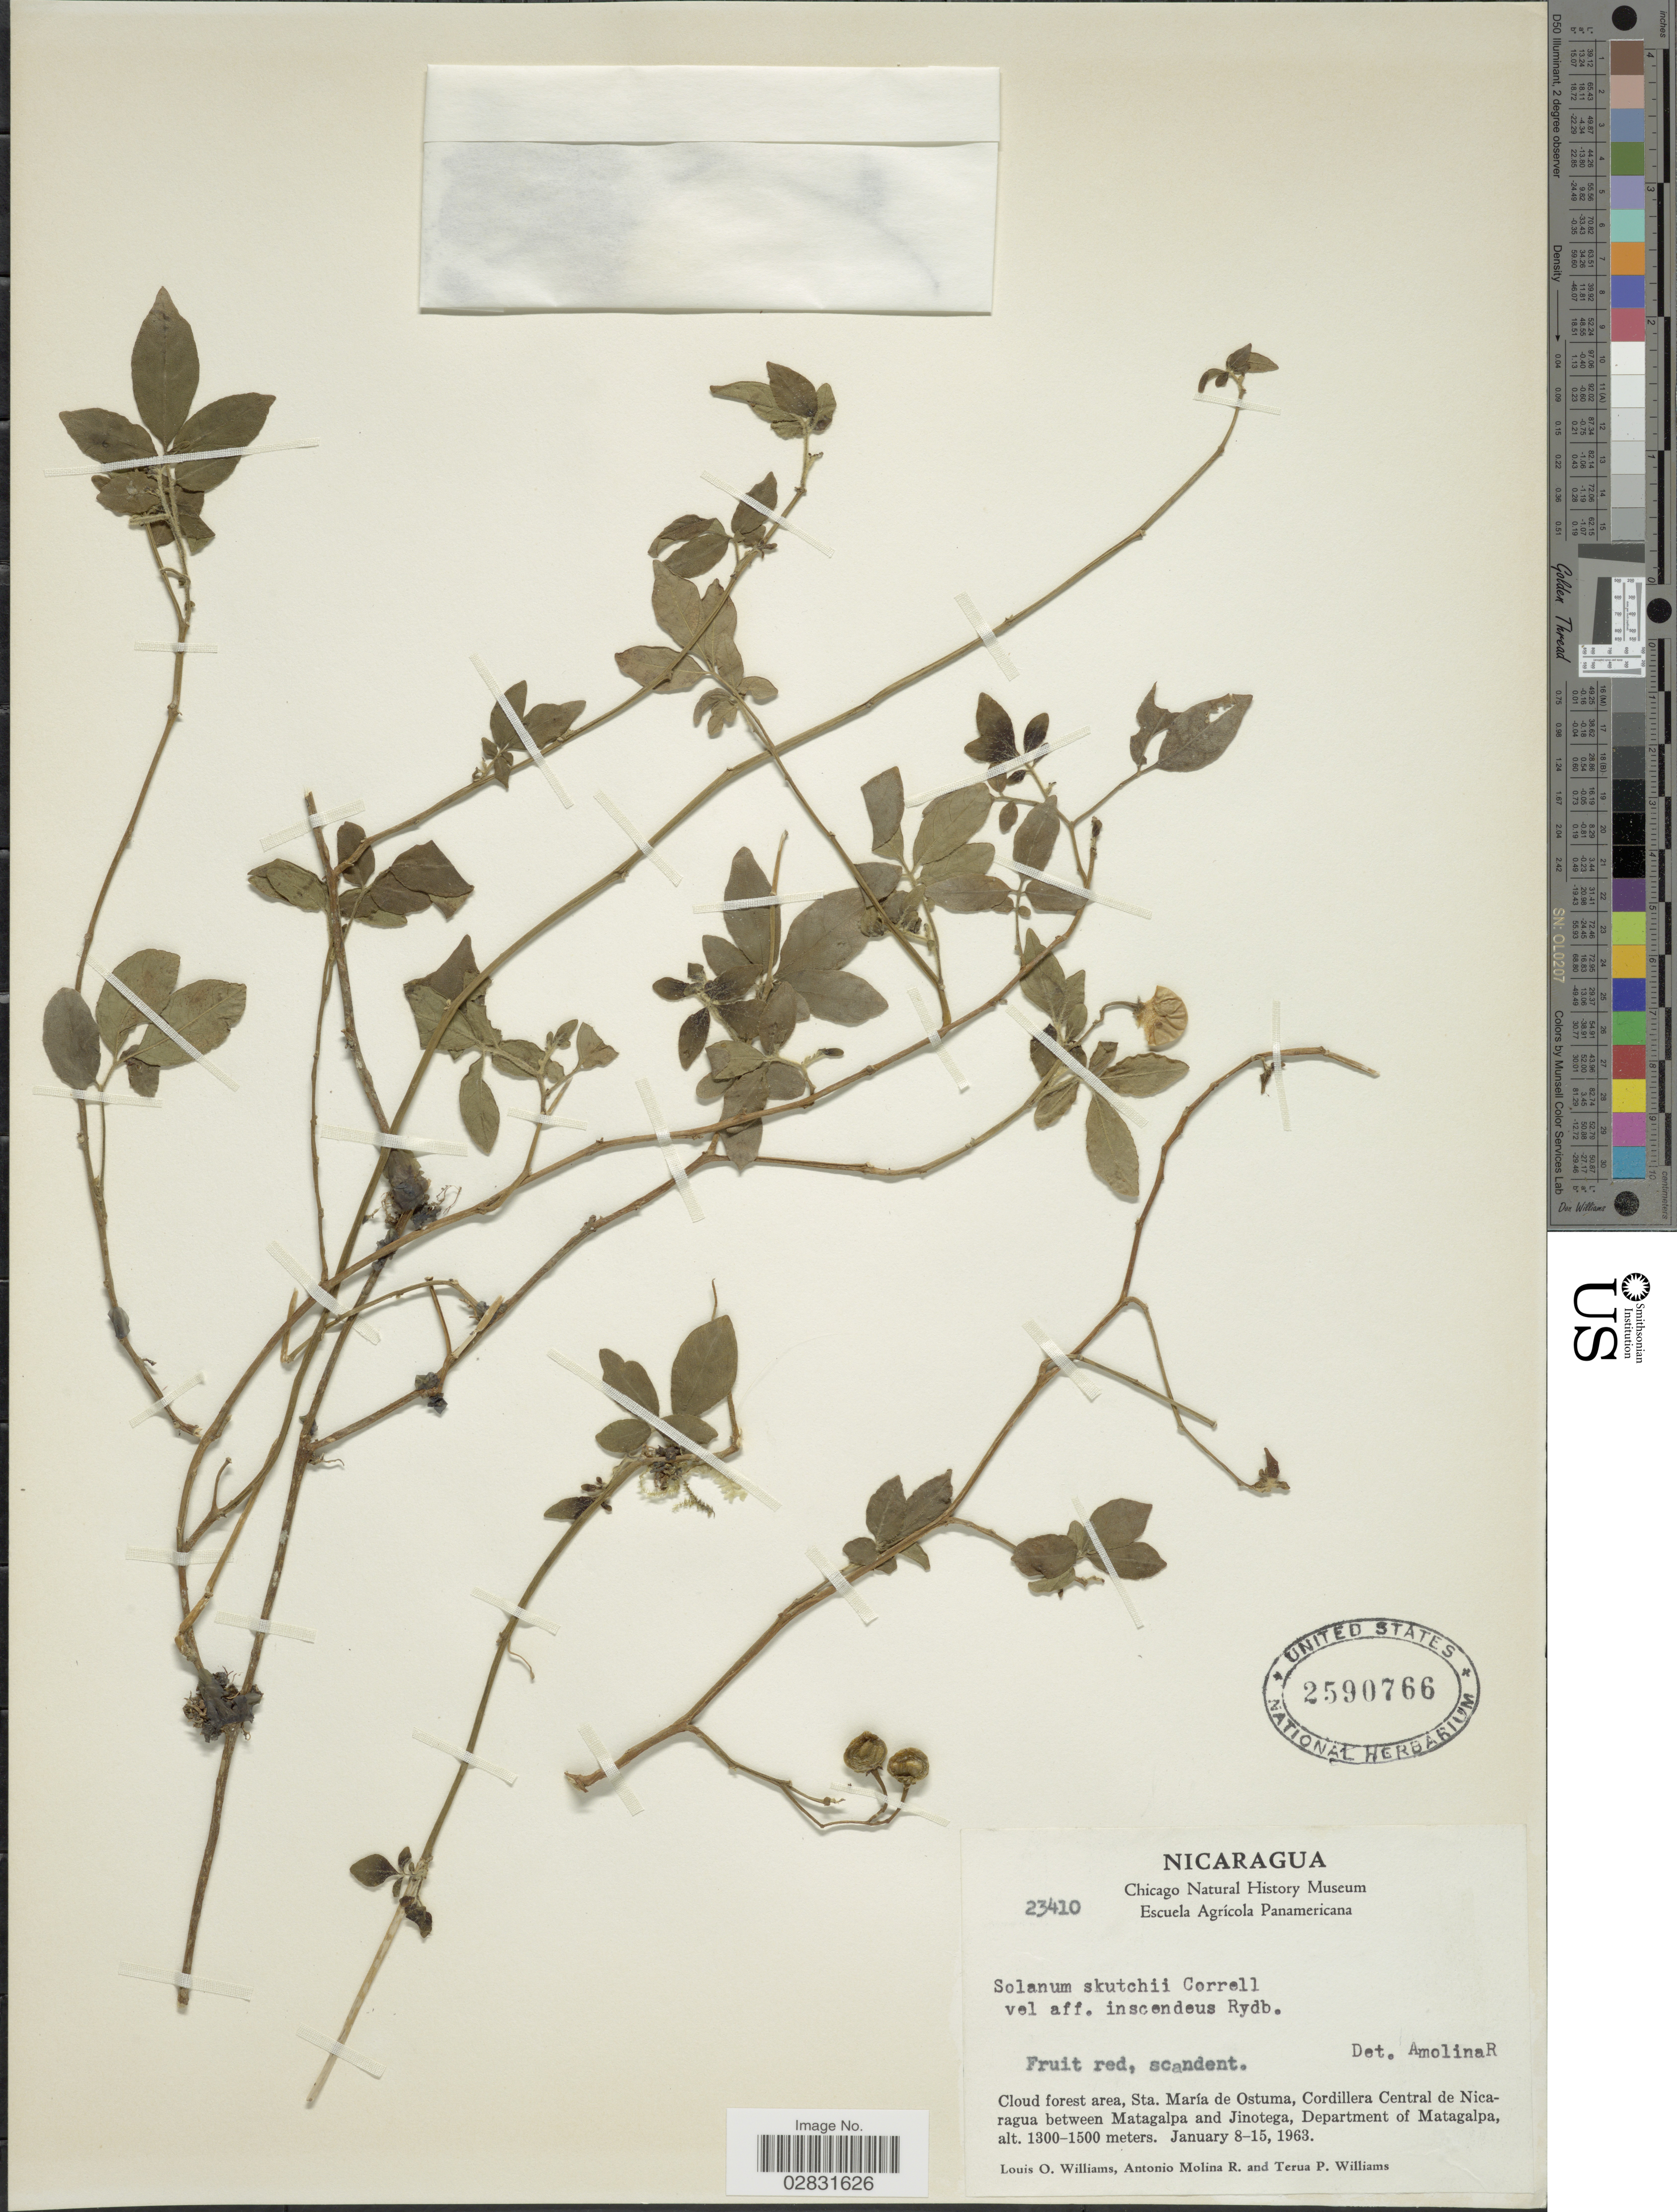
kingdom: Plantae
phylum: Tracheophyta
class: Magnoliopsida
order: Solanales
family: Solanaceae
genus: Solanum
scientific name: Solanum skutchii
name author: Correll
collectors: L. O. Williams, A. Molina R. & T. Williams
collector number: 23410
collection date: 1963-01-08/1963-01-15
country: Nicaragua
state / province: Matagalpa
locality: Cloud forest area, Sta. María de Ostuma, Cordillera Central de Nicaragua between Matagalpa and Jinotega, Department of Matagalpa.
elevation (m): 1300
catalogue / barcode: US 2590766